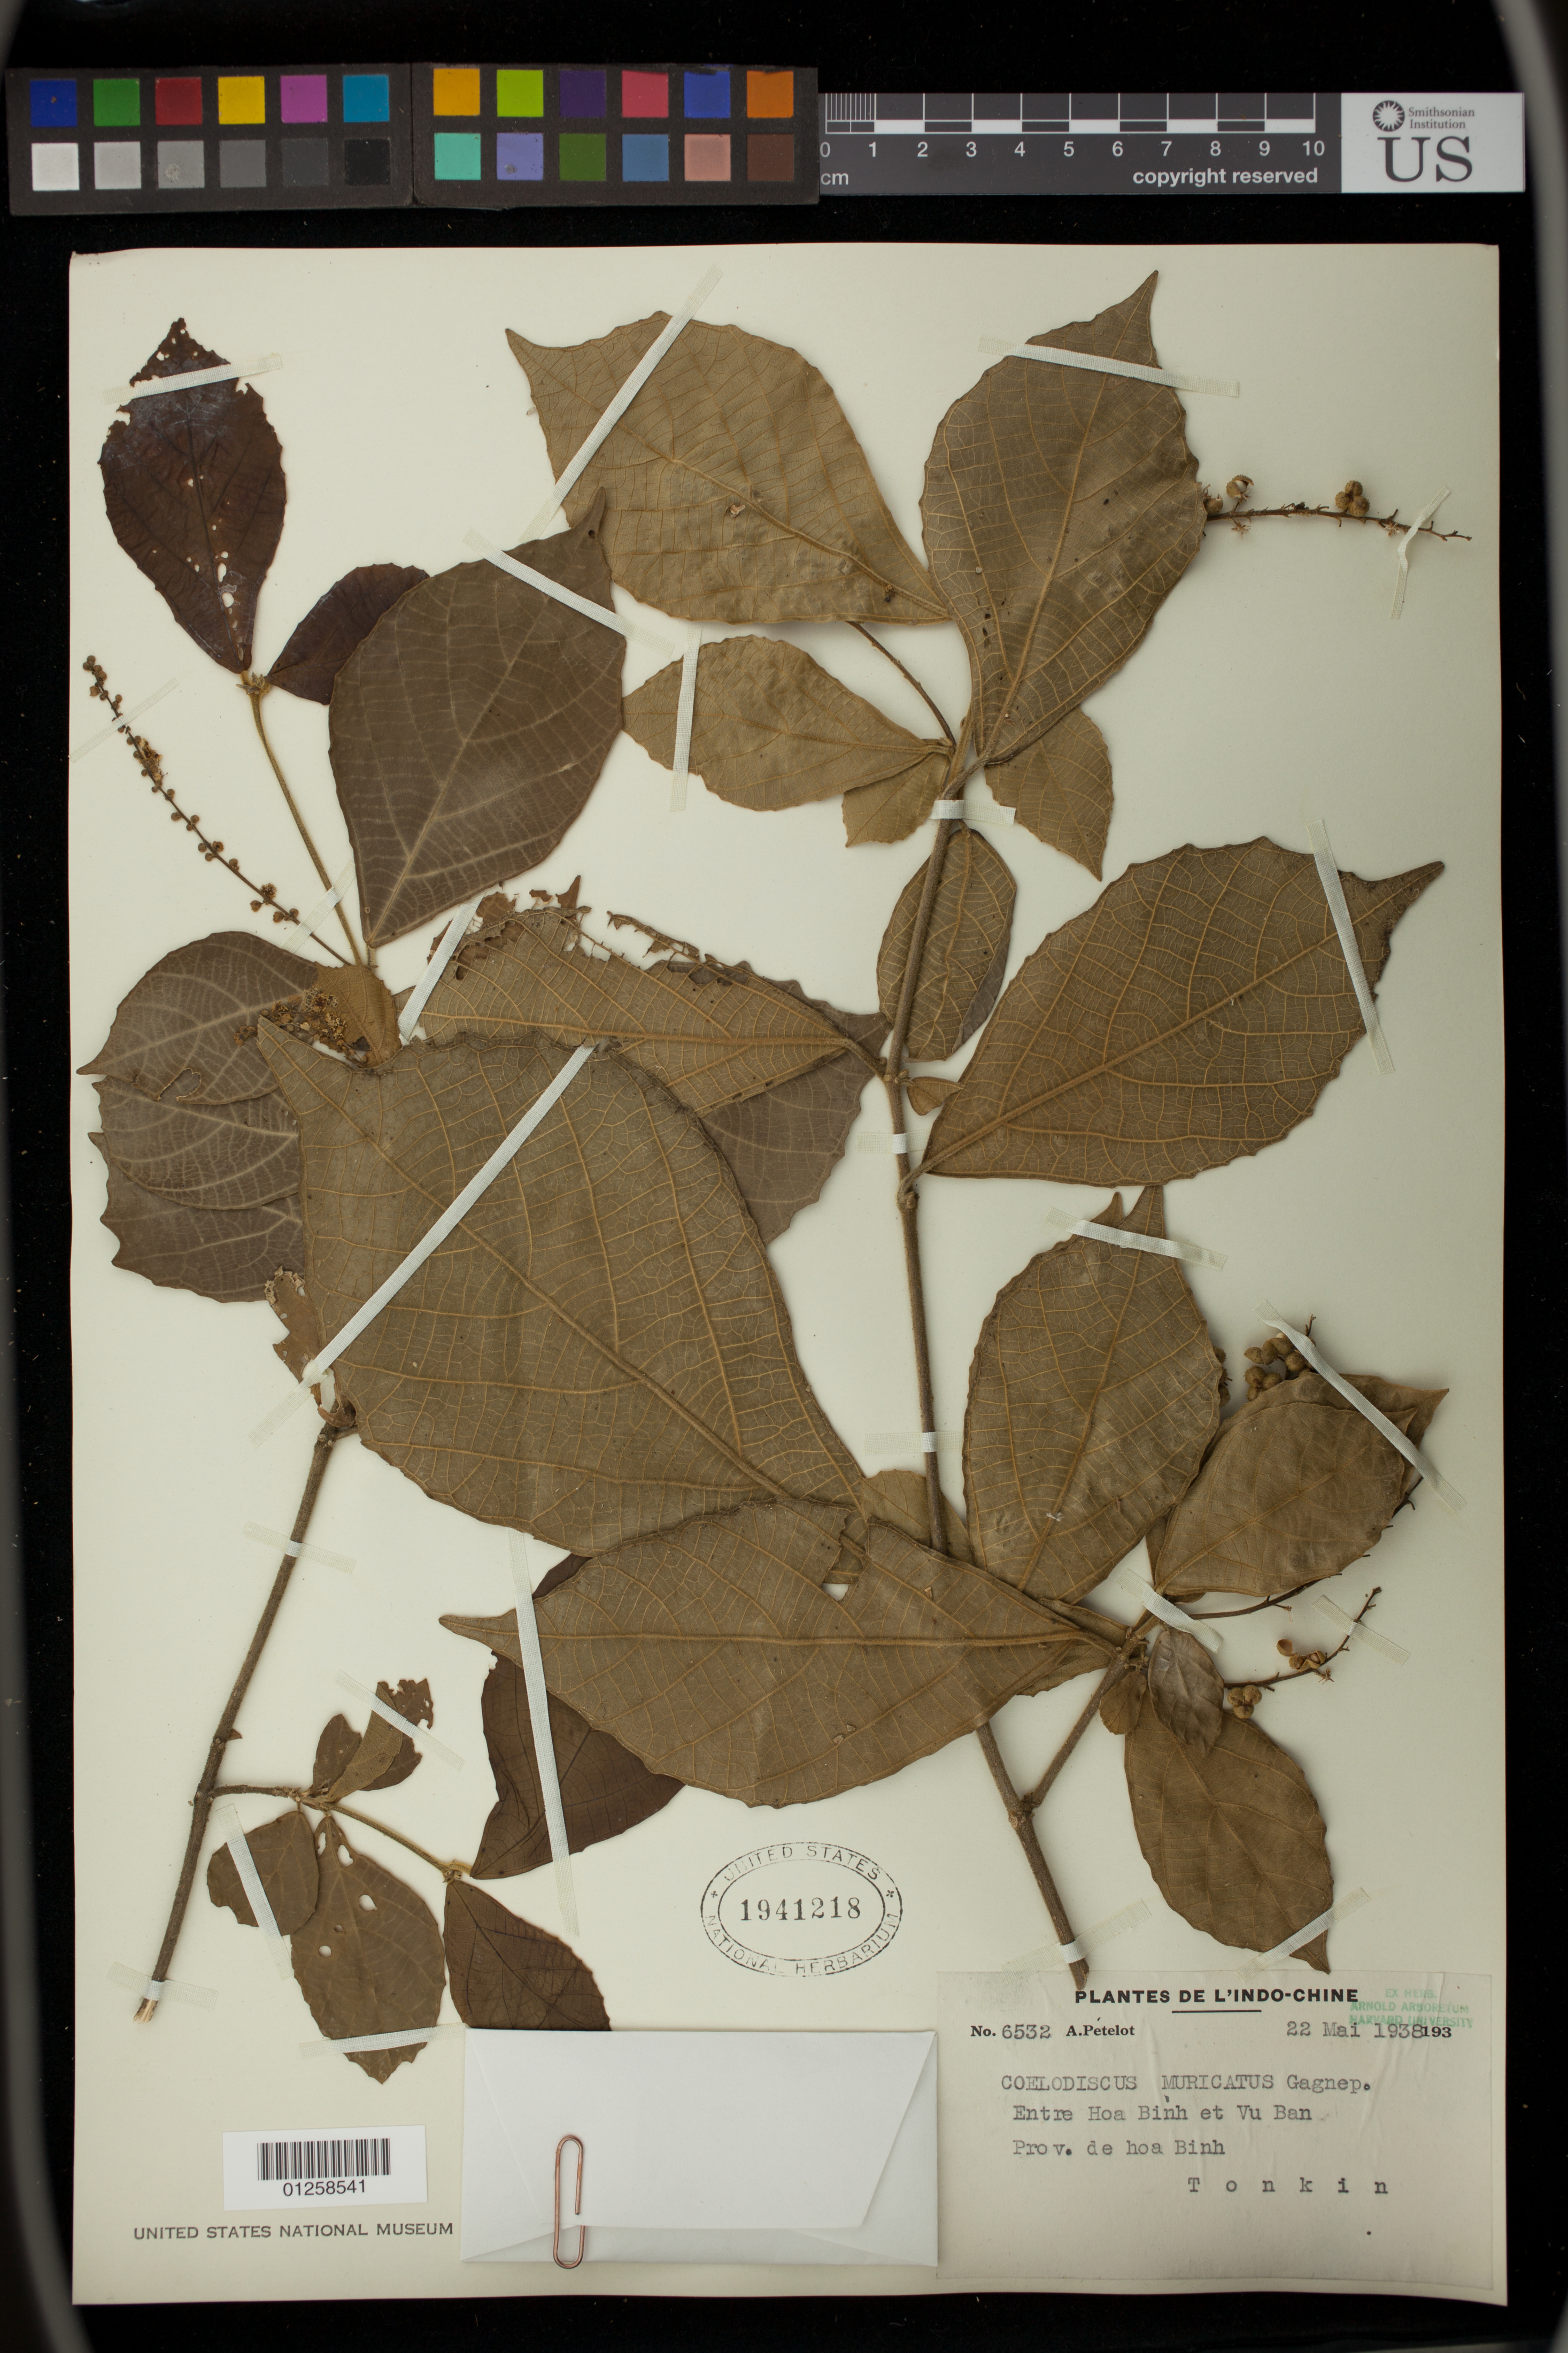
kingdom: Plantae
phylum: Tracheophyta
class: Magnoliopsida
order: Malpighiales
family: Phyllanthaceae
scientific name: Coelodiscus muricatus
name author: (Wight) Gagnep.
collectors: A. Petelot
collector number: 6532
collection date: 1938-05-22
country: Vietnam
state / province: Hoa Binh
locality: Entre Hoa Binh et Vu Ban, Tonkin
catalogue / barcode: US 1941218